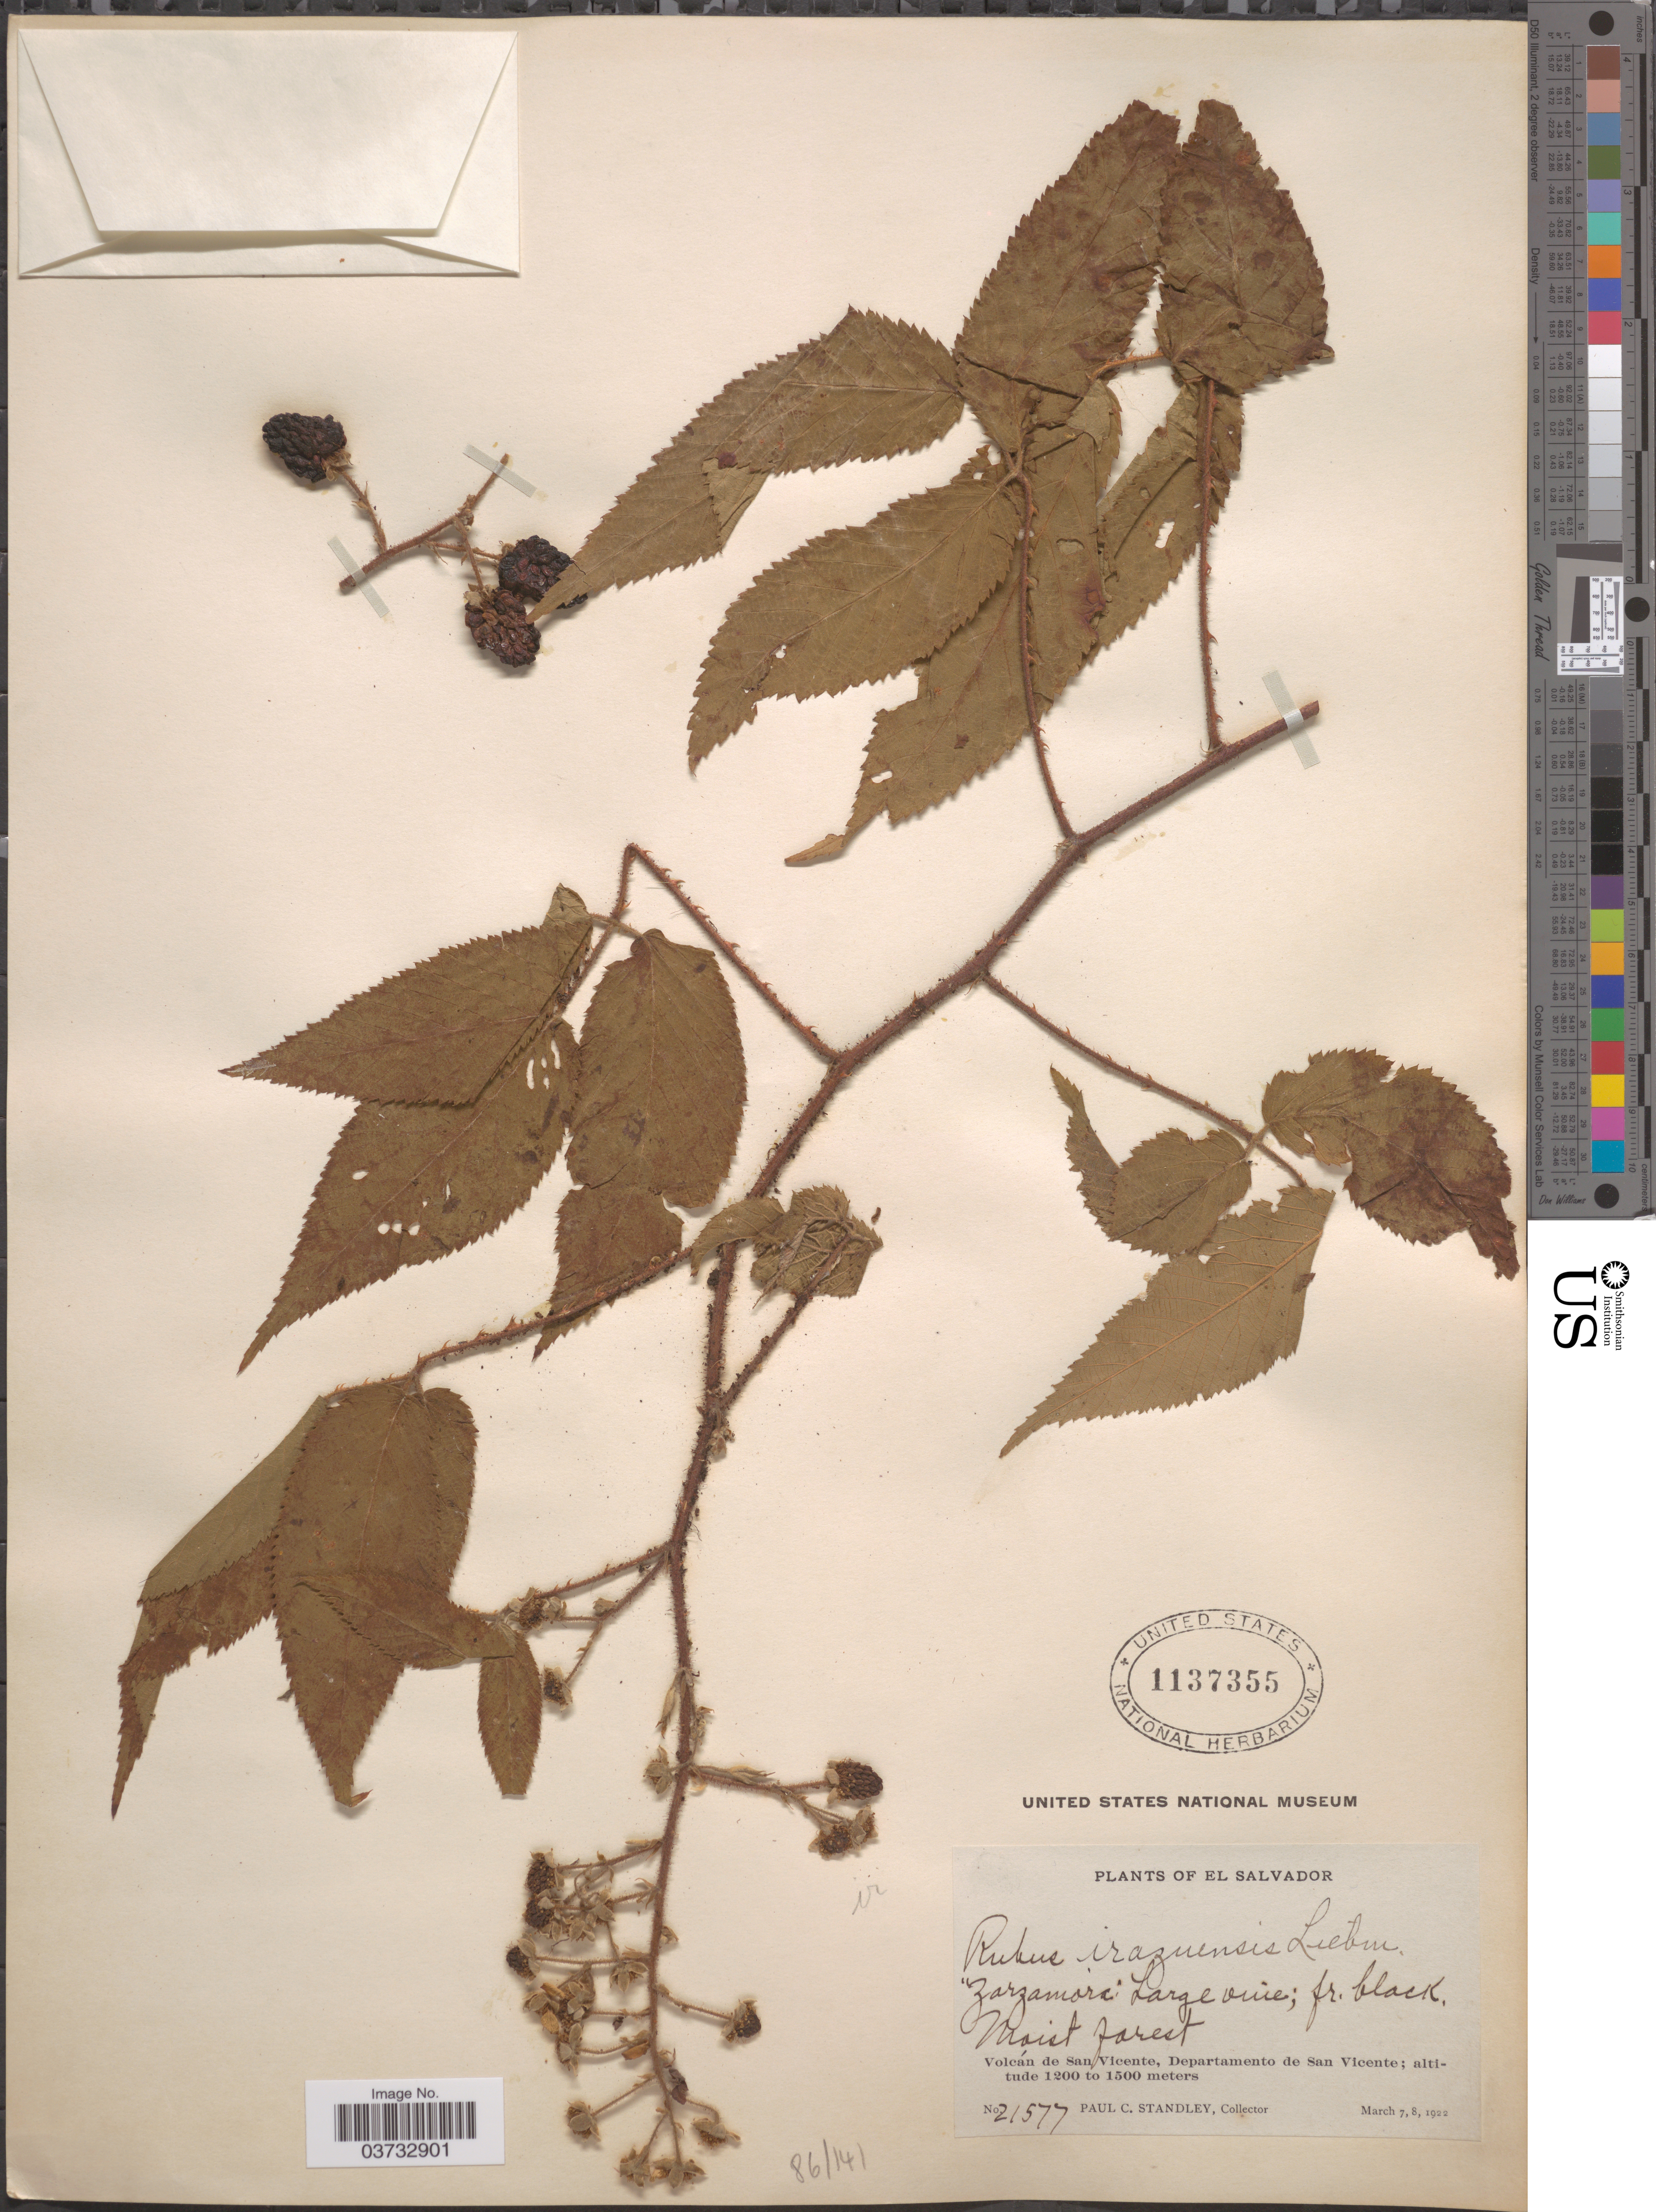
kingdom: Plantae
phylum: Tracheophyta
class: Magnoliopsida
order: Rosales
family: Rosaceae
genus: Rubus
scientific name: Rubus irasuensis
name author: Liebm.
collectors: P. C. Standley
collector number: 21577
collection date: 1922-03-07/1922-03-08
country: El Salvador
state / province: San Vincente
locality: Volcán de San Vicente, Departamento de San Vicente.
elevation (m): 1200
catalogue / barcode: US 1137355